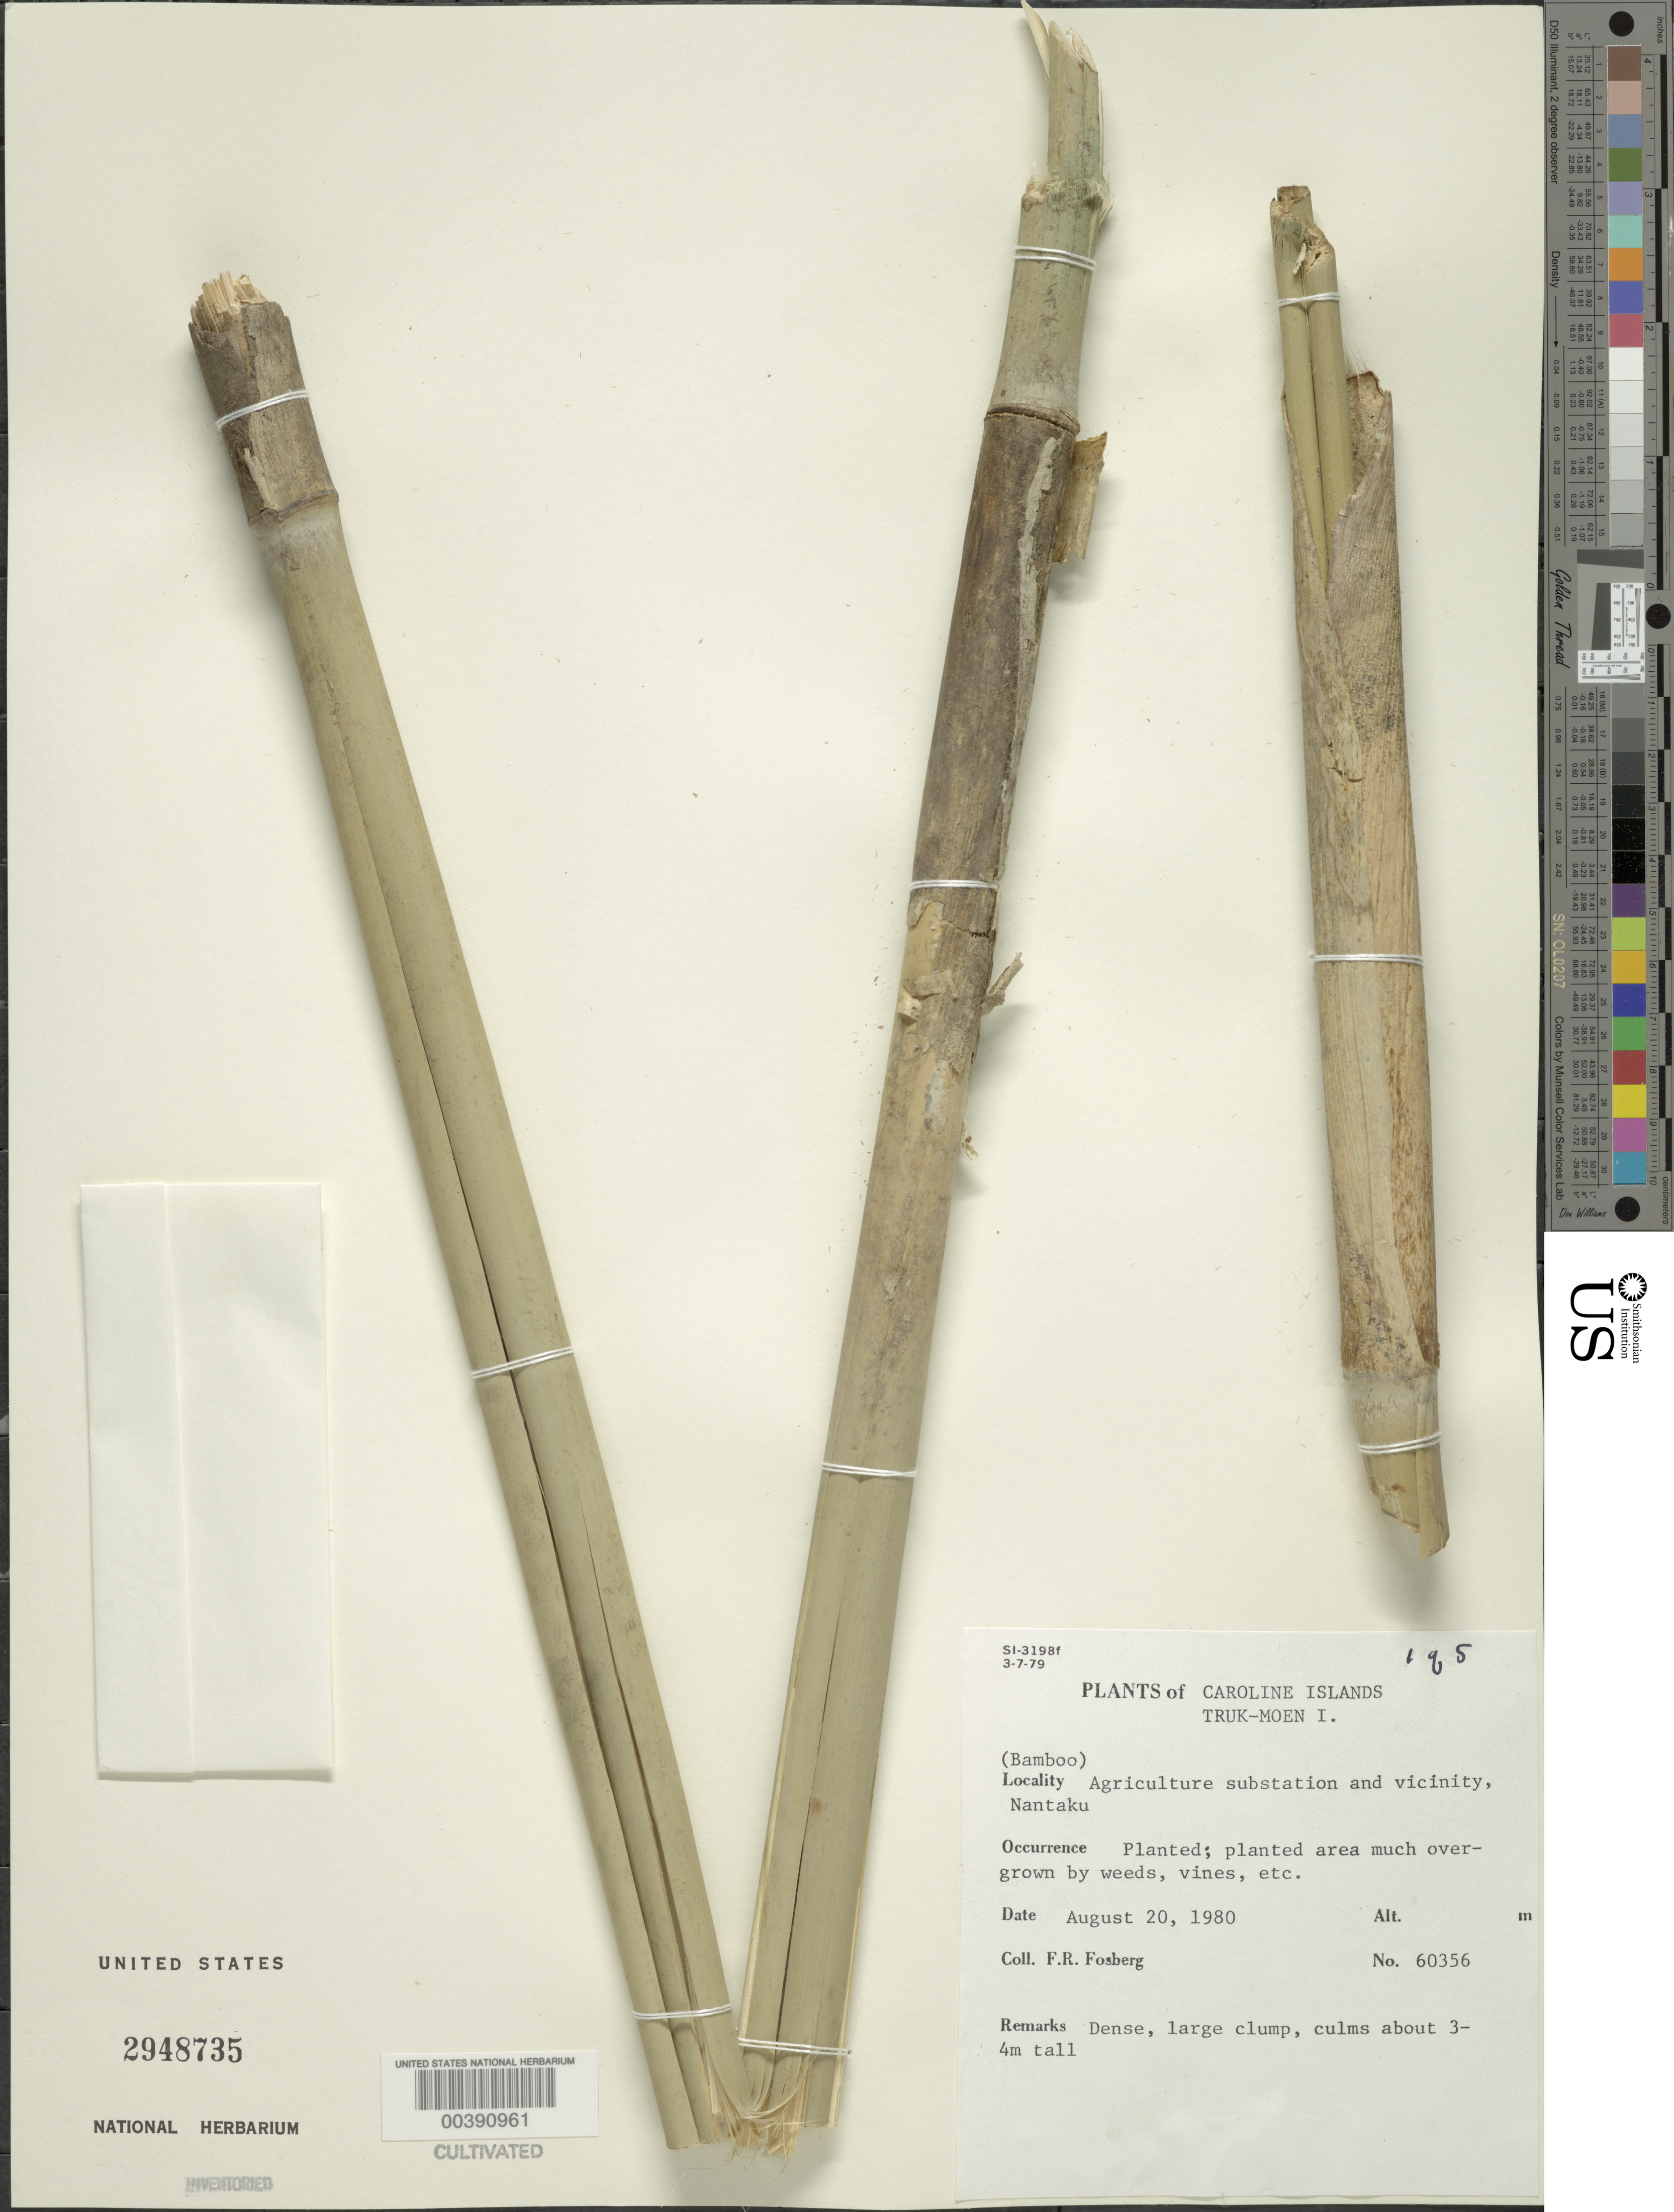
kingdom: Plantae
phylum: Tracheophyta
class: Liliopsida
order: Poales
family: Poaceae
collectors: F. R. Fosberg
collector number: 60356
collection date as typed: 20 Aug 1980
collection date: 1980-08-20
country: Micronesia, Federated States of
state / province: Truk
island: Moen [Wono]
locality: Truk-moen isl., agric. substation, "caroline islands". [Weno Island = Moen Island.]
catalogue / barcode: US 2948735